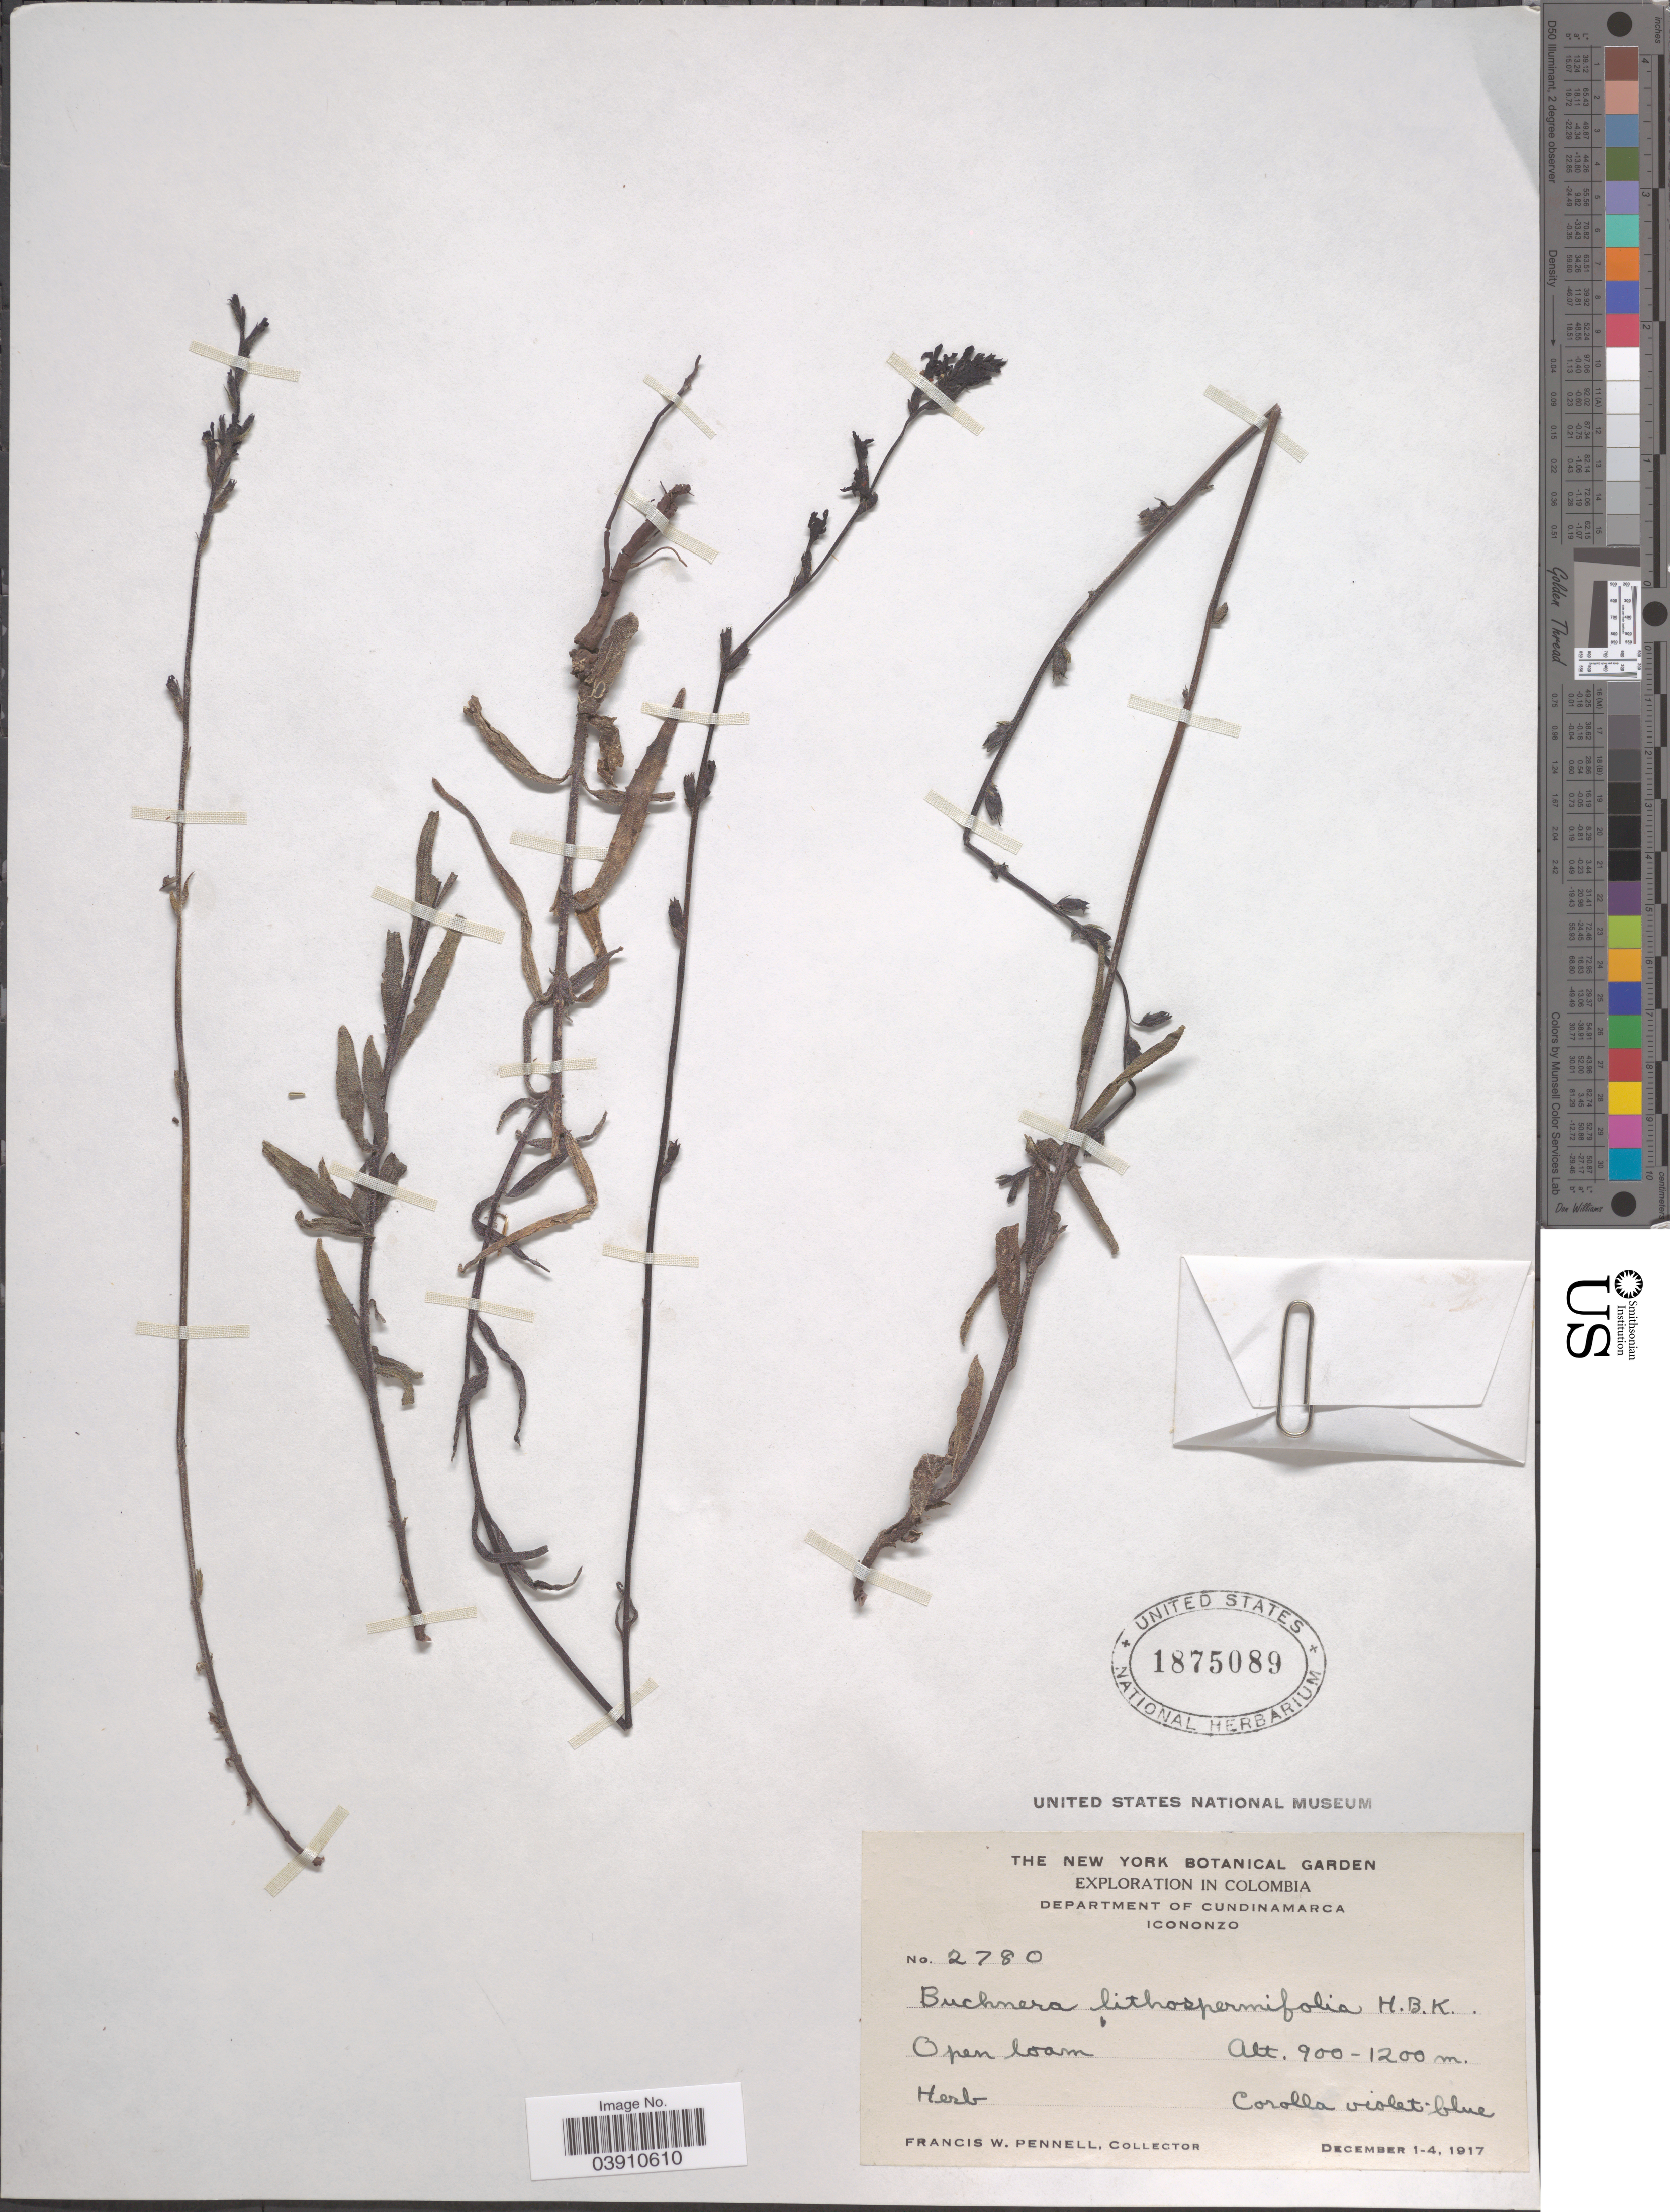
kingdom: Plantae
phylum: Tracheophyta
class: Magnoliopsida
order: Lamiales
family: Orobanchaceae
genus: Buchnera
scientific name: Buchnera lithospermifolia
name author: Kunth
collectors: F. W. Pennell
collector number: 2780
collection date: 1917-12-01/1917-12-04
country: Colombia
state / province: Cundinamarca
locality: Department of Cundinamarca. Icononzo. Open loam.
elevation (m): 900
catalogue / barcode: US 1875089